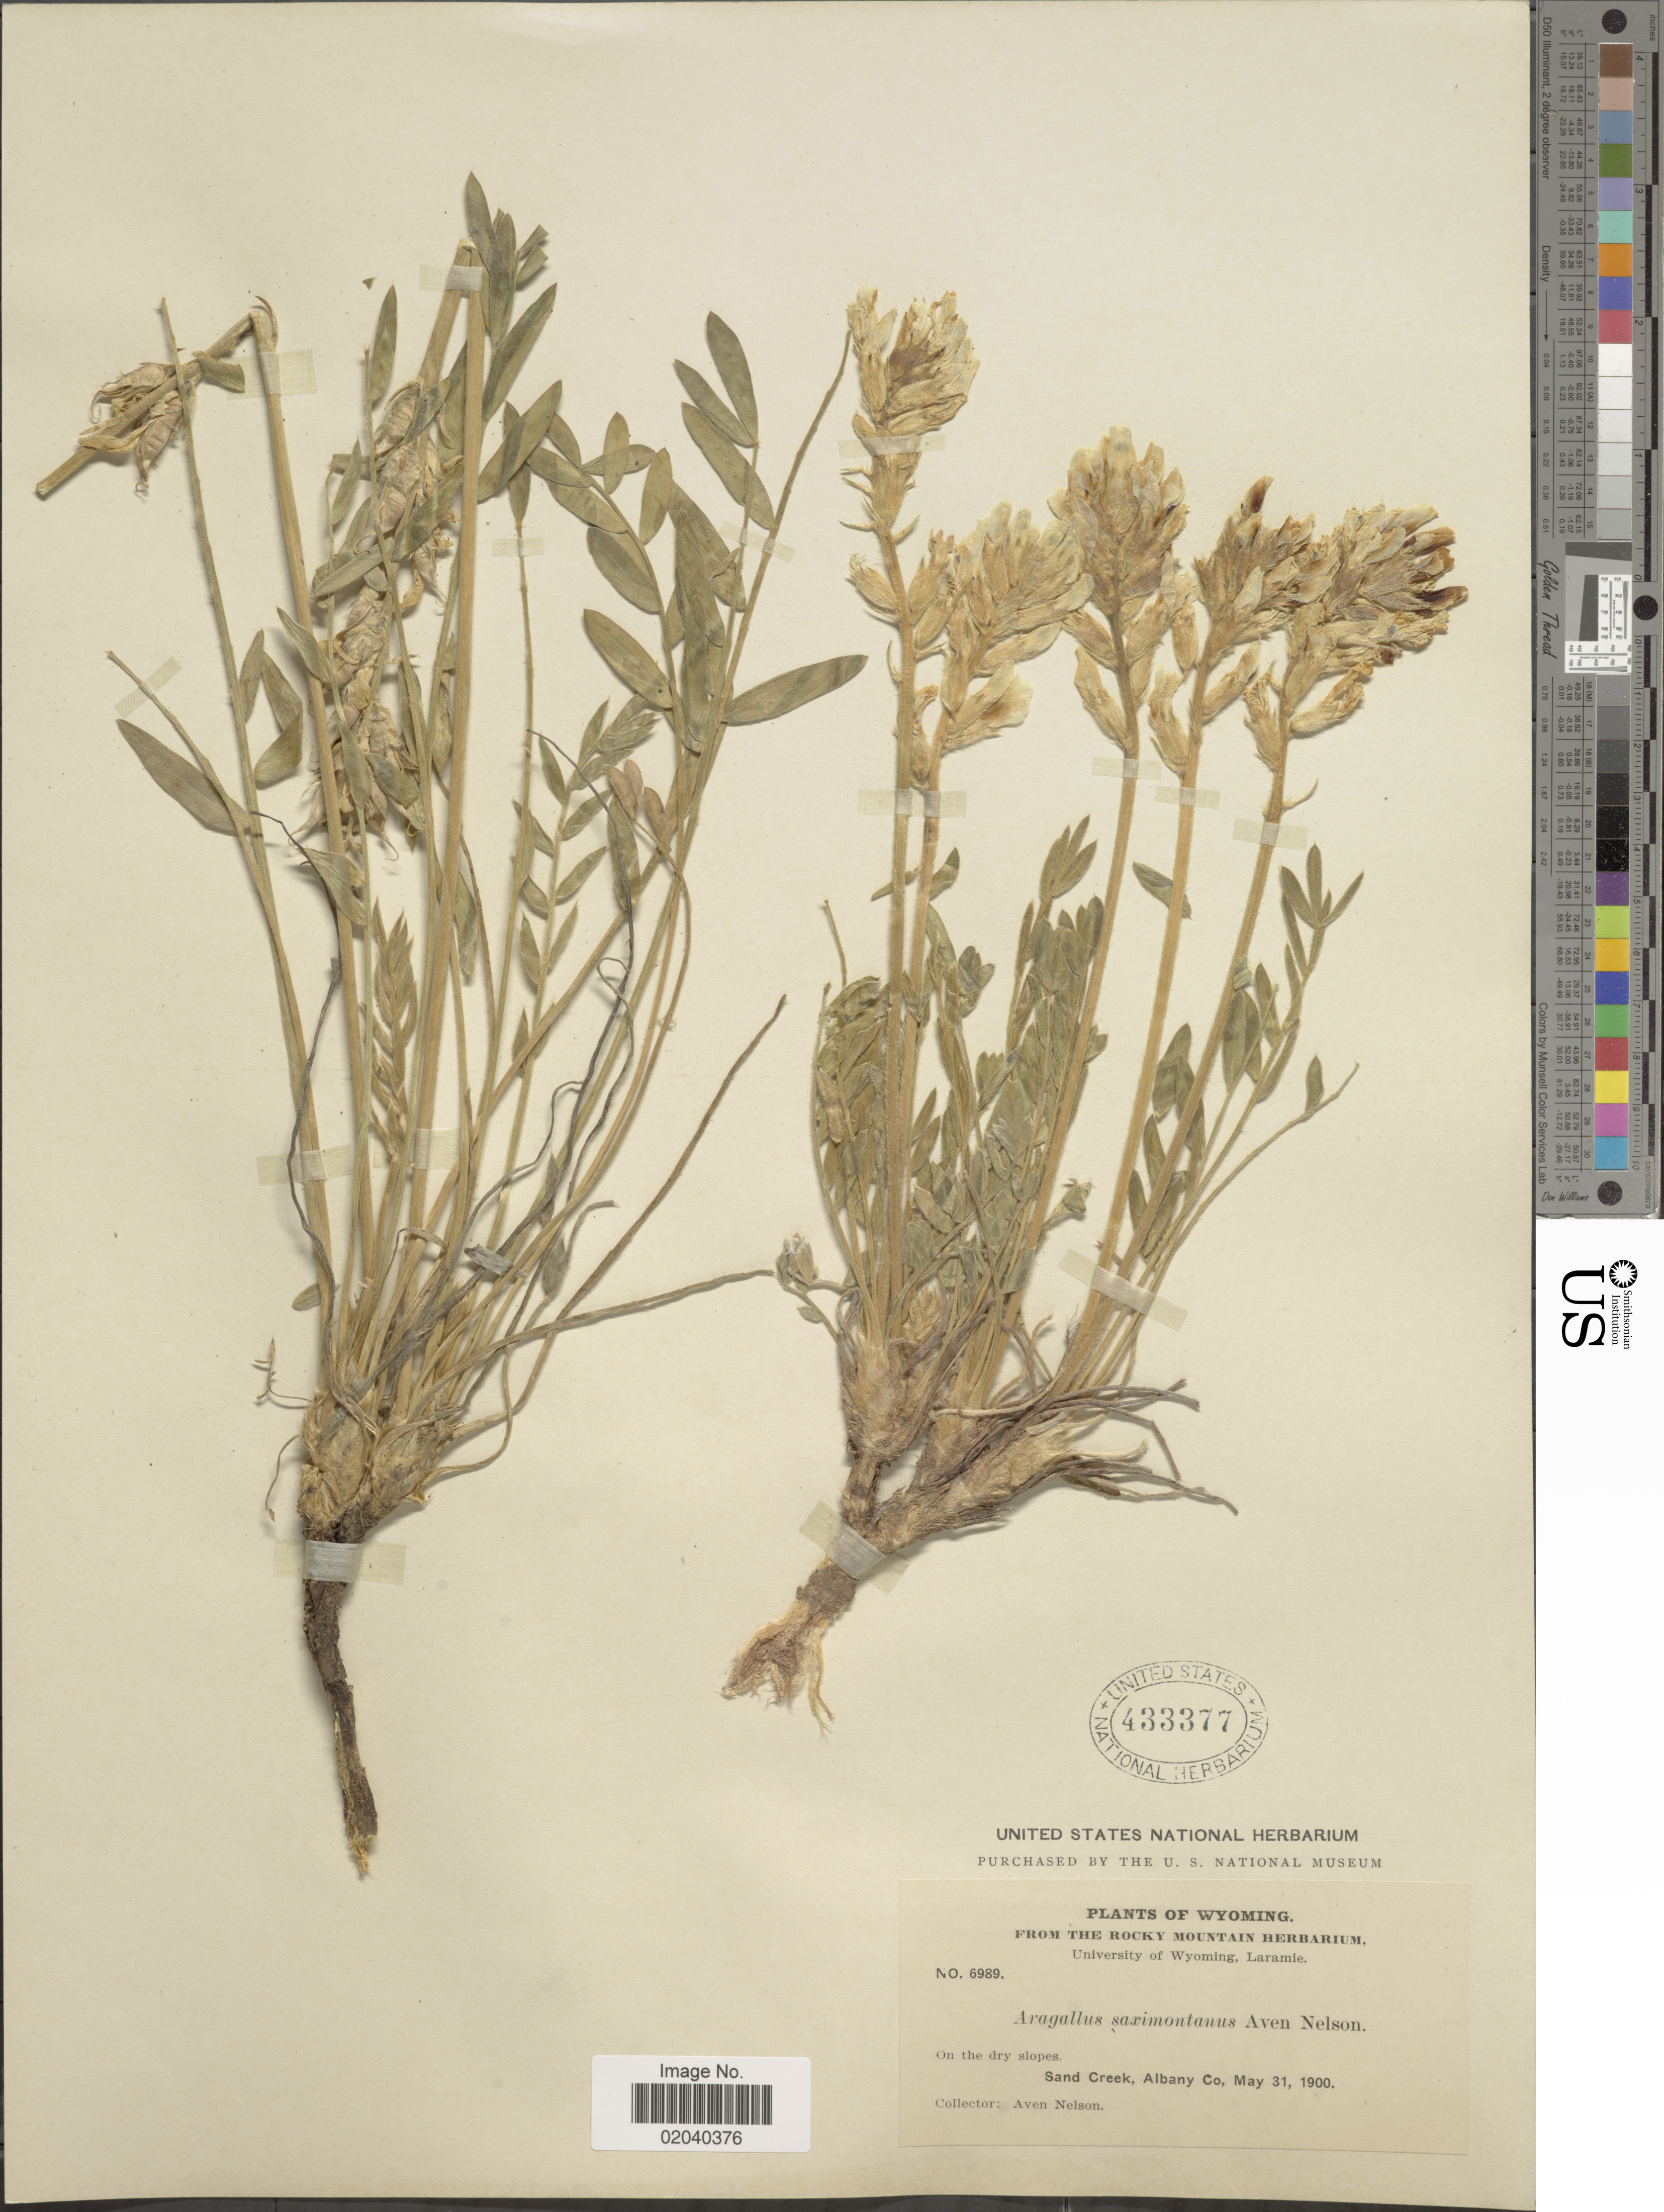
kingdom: Plantae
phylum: Tracheophyta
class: Magnoliopsida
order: Fabales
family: Fabaceae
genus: Oxytropis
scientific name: Oxytropis sericea var. sericea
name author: Nutt.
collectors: A. Nelson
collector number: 6989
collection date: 1900-05-31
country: United States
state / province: Wyoming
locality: On the dry slopes. Sand Creek, Albany Co,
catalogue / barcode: US 433377